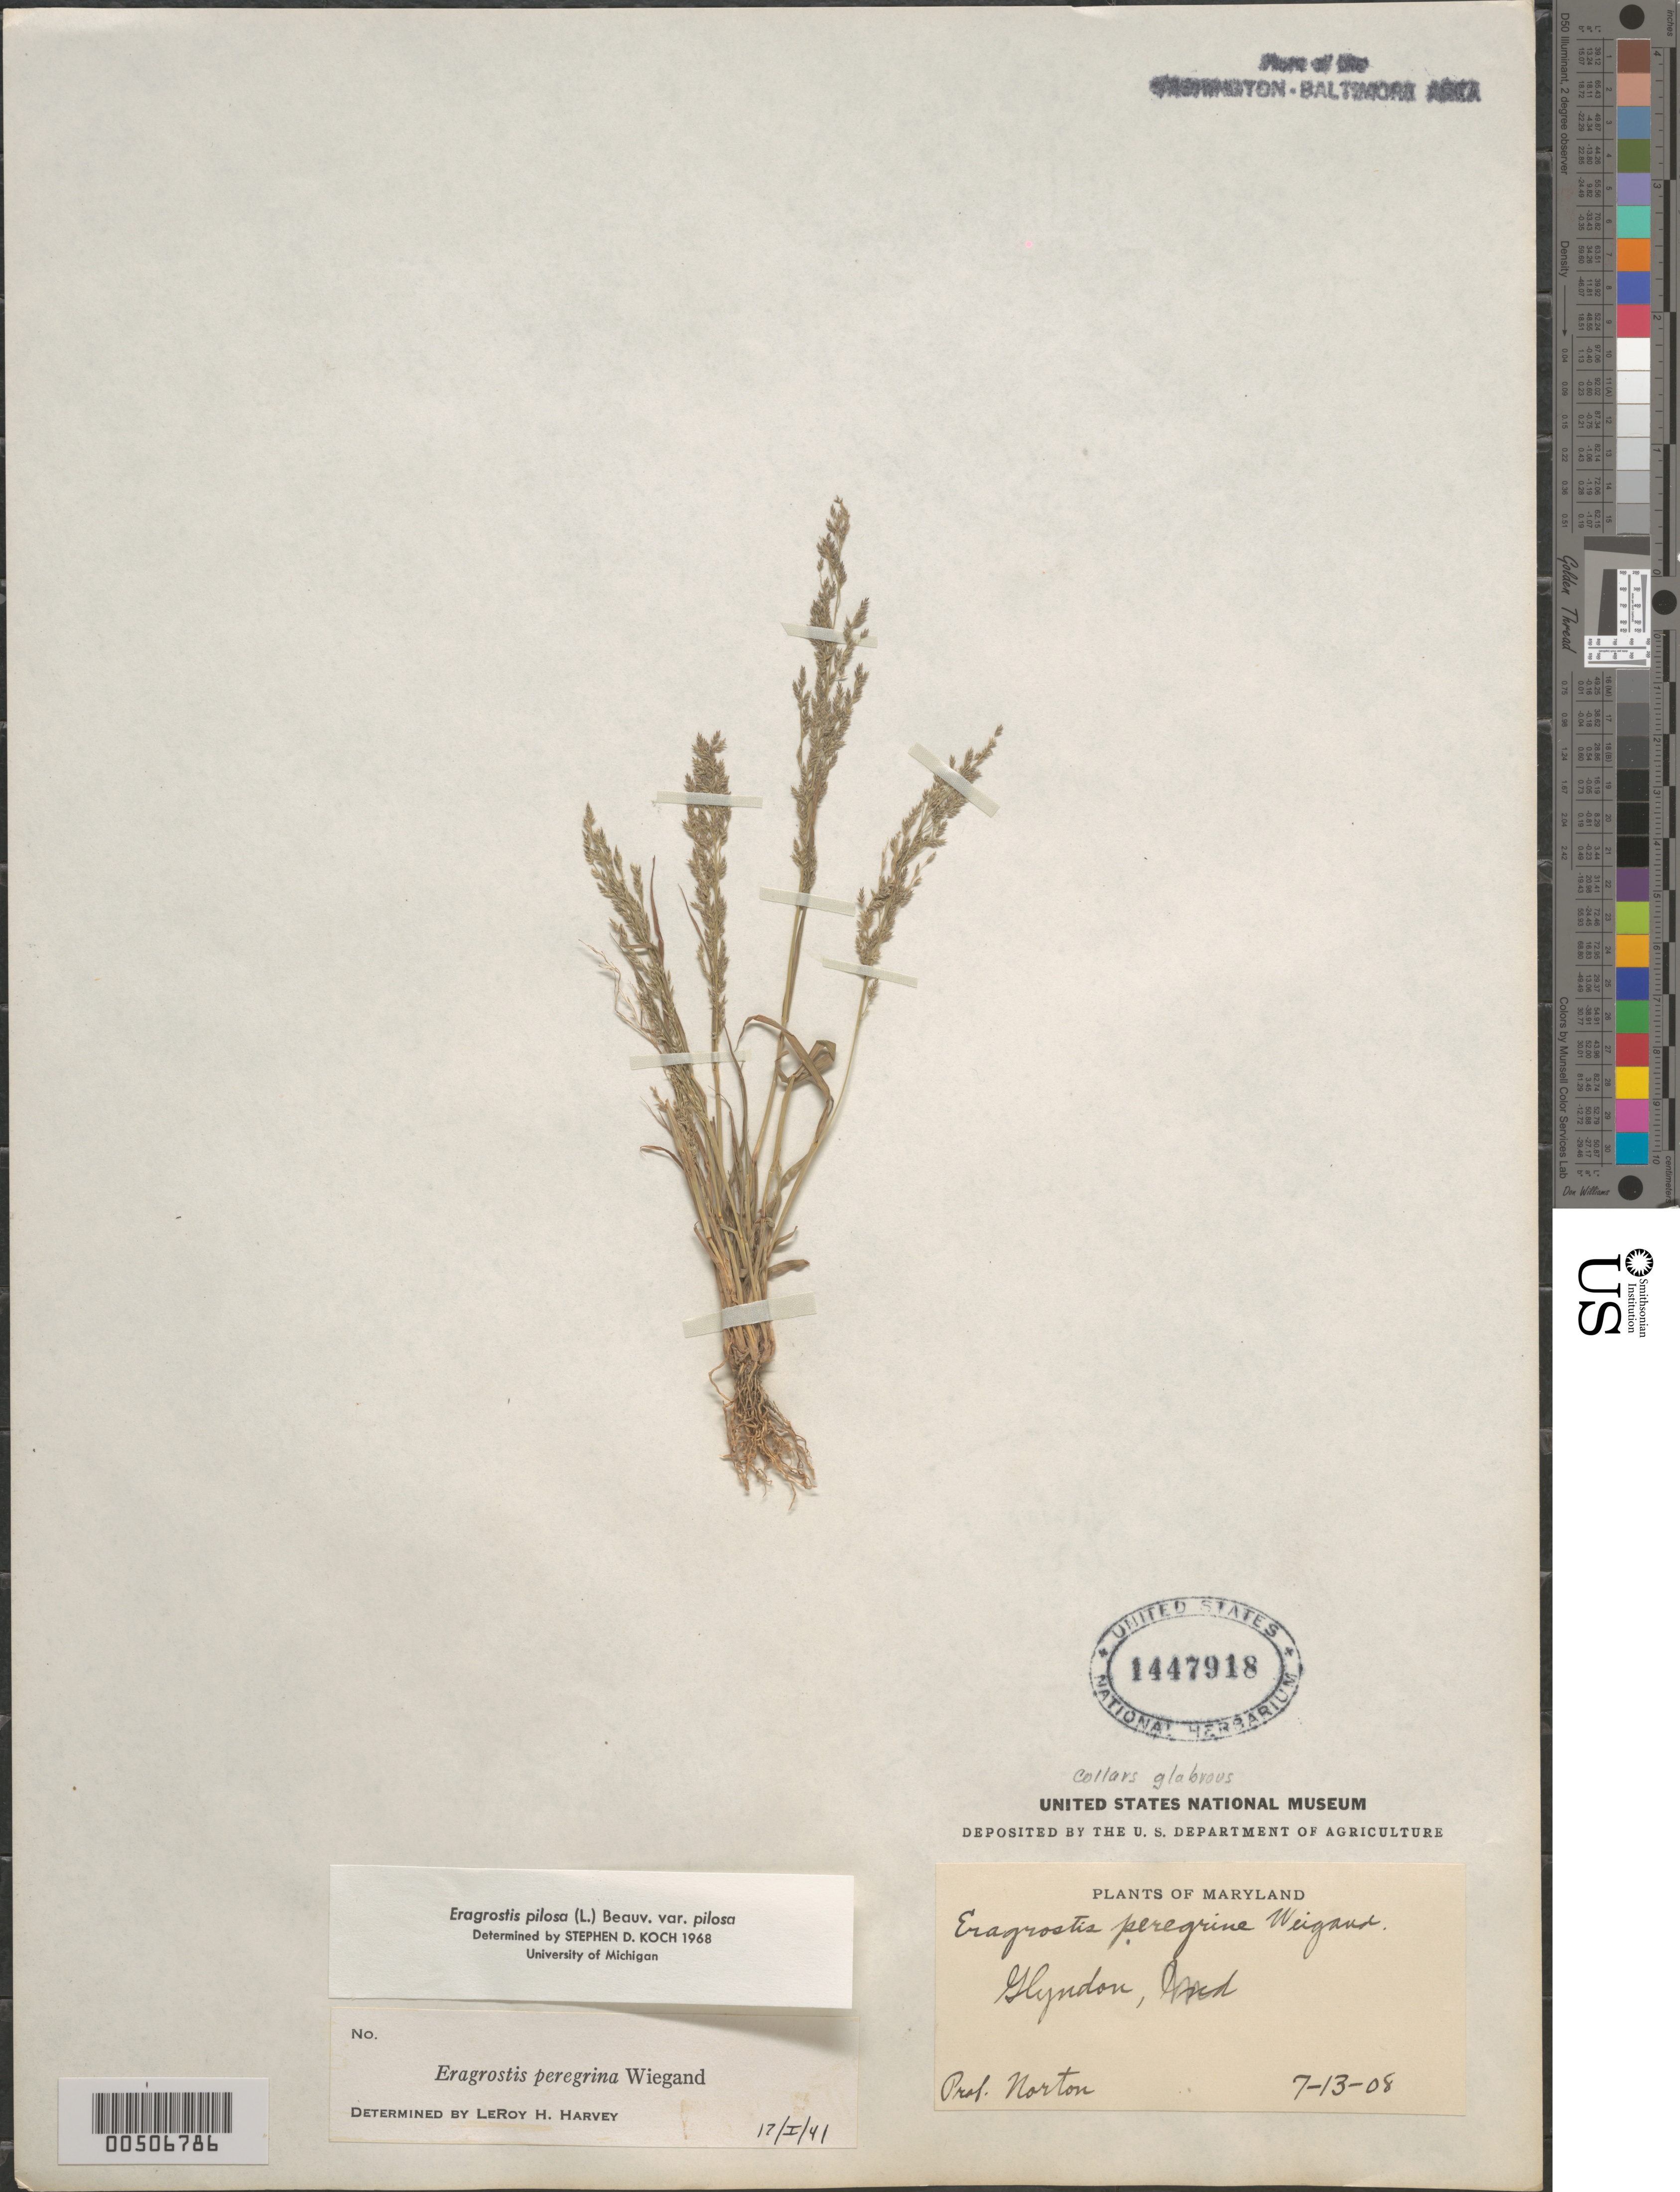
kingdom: Plantae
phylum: Tracheophyta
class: Liliopsida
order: Poales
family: Poaceae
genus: Eragrostis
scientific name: Eragrostis pilosa var. pilosa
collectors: -. Norton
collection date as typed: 13 Jul 1908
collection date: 1908-07-13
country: United States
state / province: Maryland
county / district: Baltimore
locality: Glyndon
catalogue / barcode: US 1447918